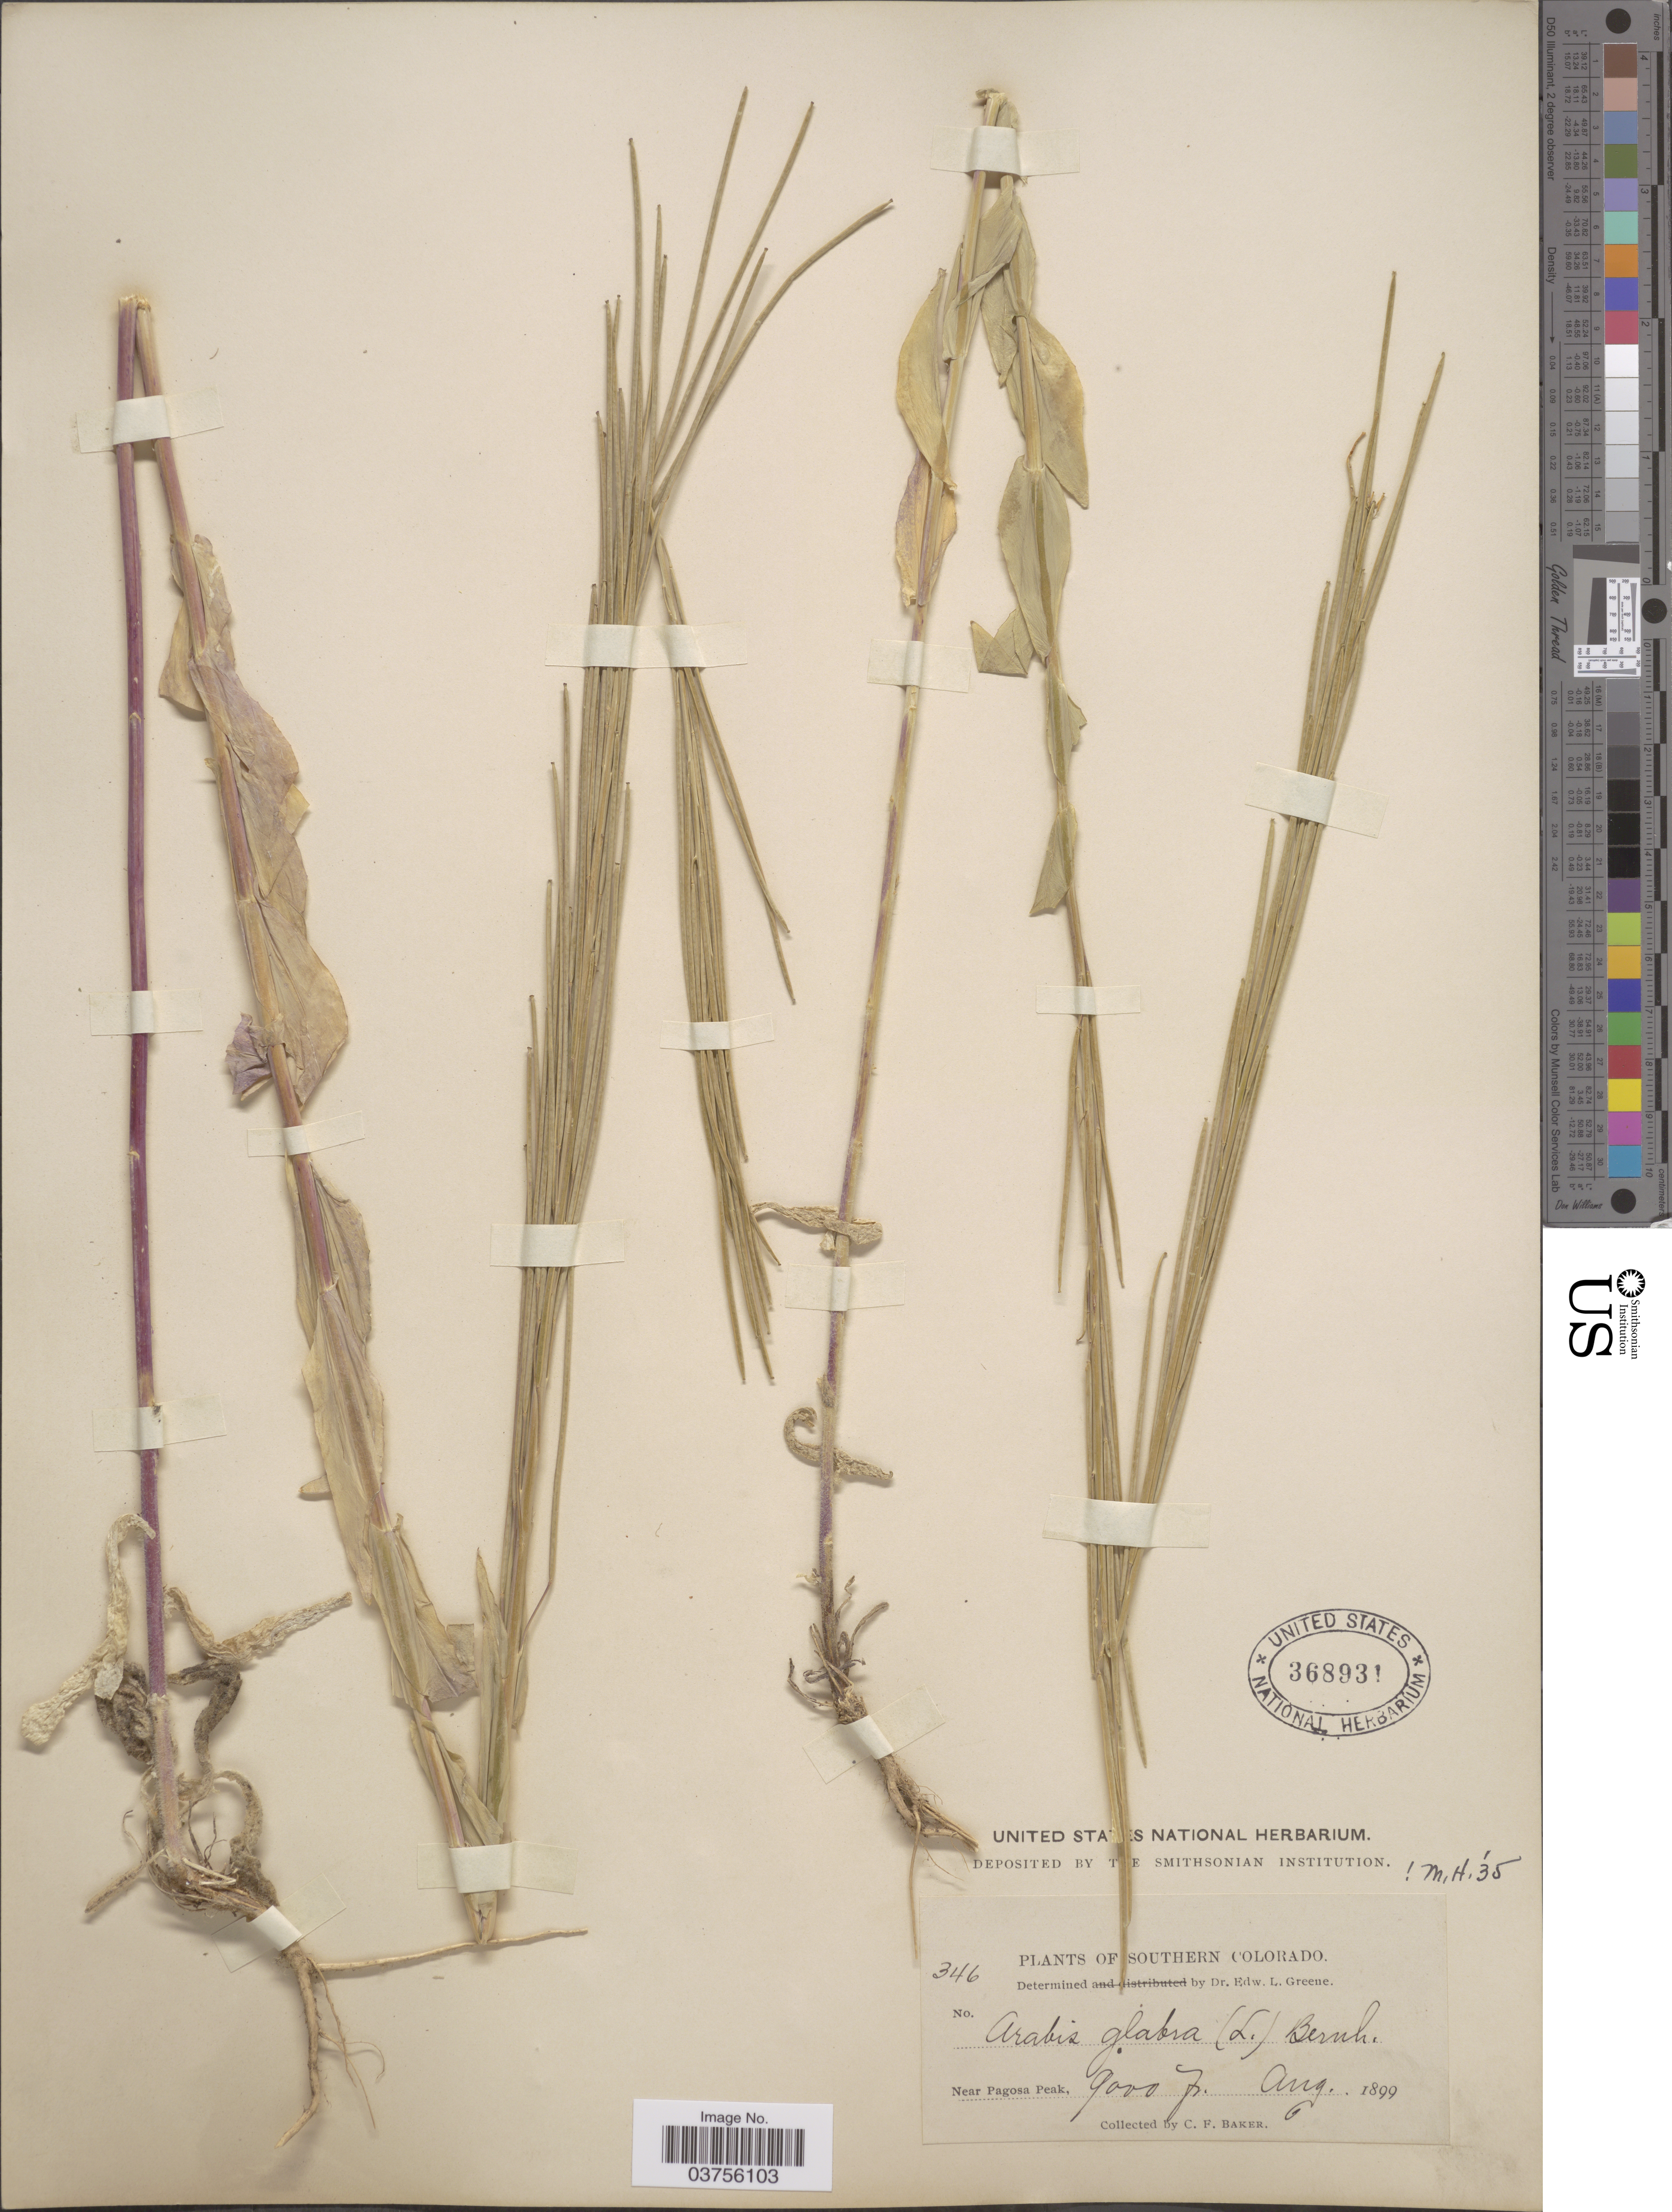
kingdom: Plantae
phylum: Tracheophyta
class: Magnoliopsida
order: Brassicales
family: Brassicaceae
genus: Turritis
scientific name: Turritis glabra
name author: L.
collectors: C. F. Baker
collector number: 346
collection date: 1899-08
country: United States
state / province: Colorado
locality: Southern Colorado. Near Pagosa Peak.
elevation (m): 2743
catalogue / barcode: US 368931